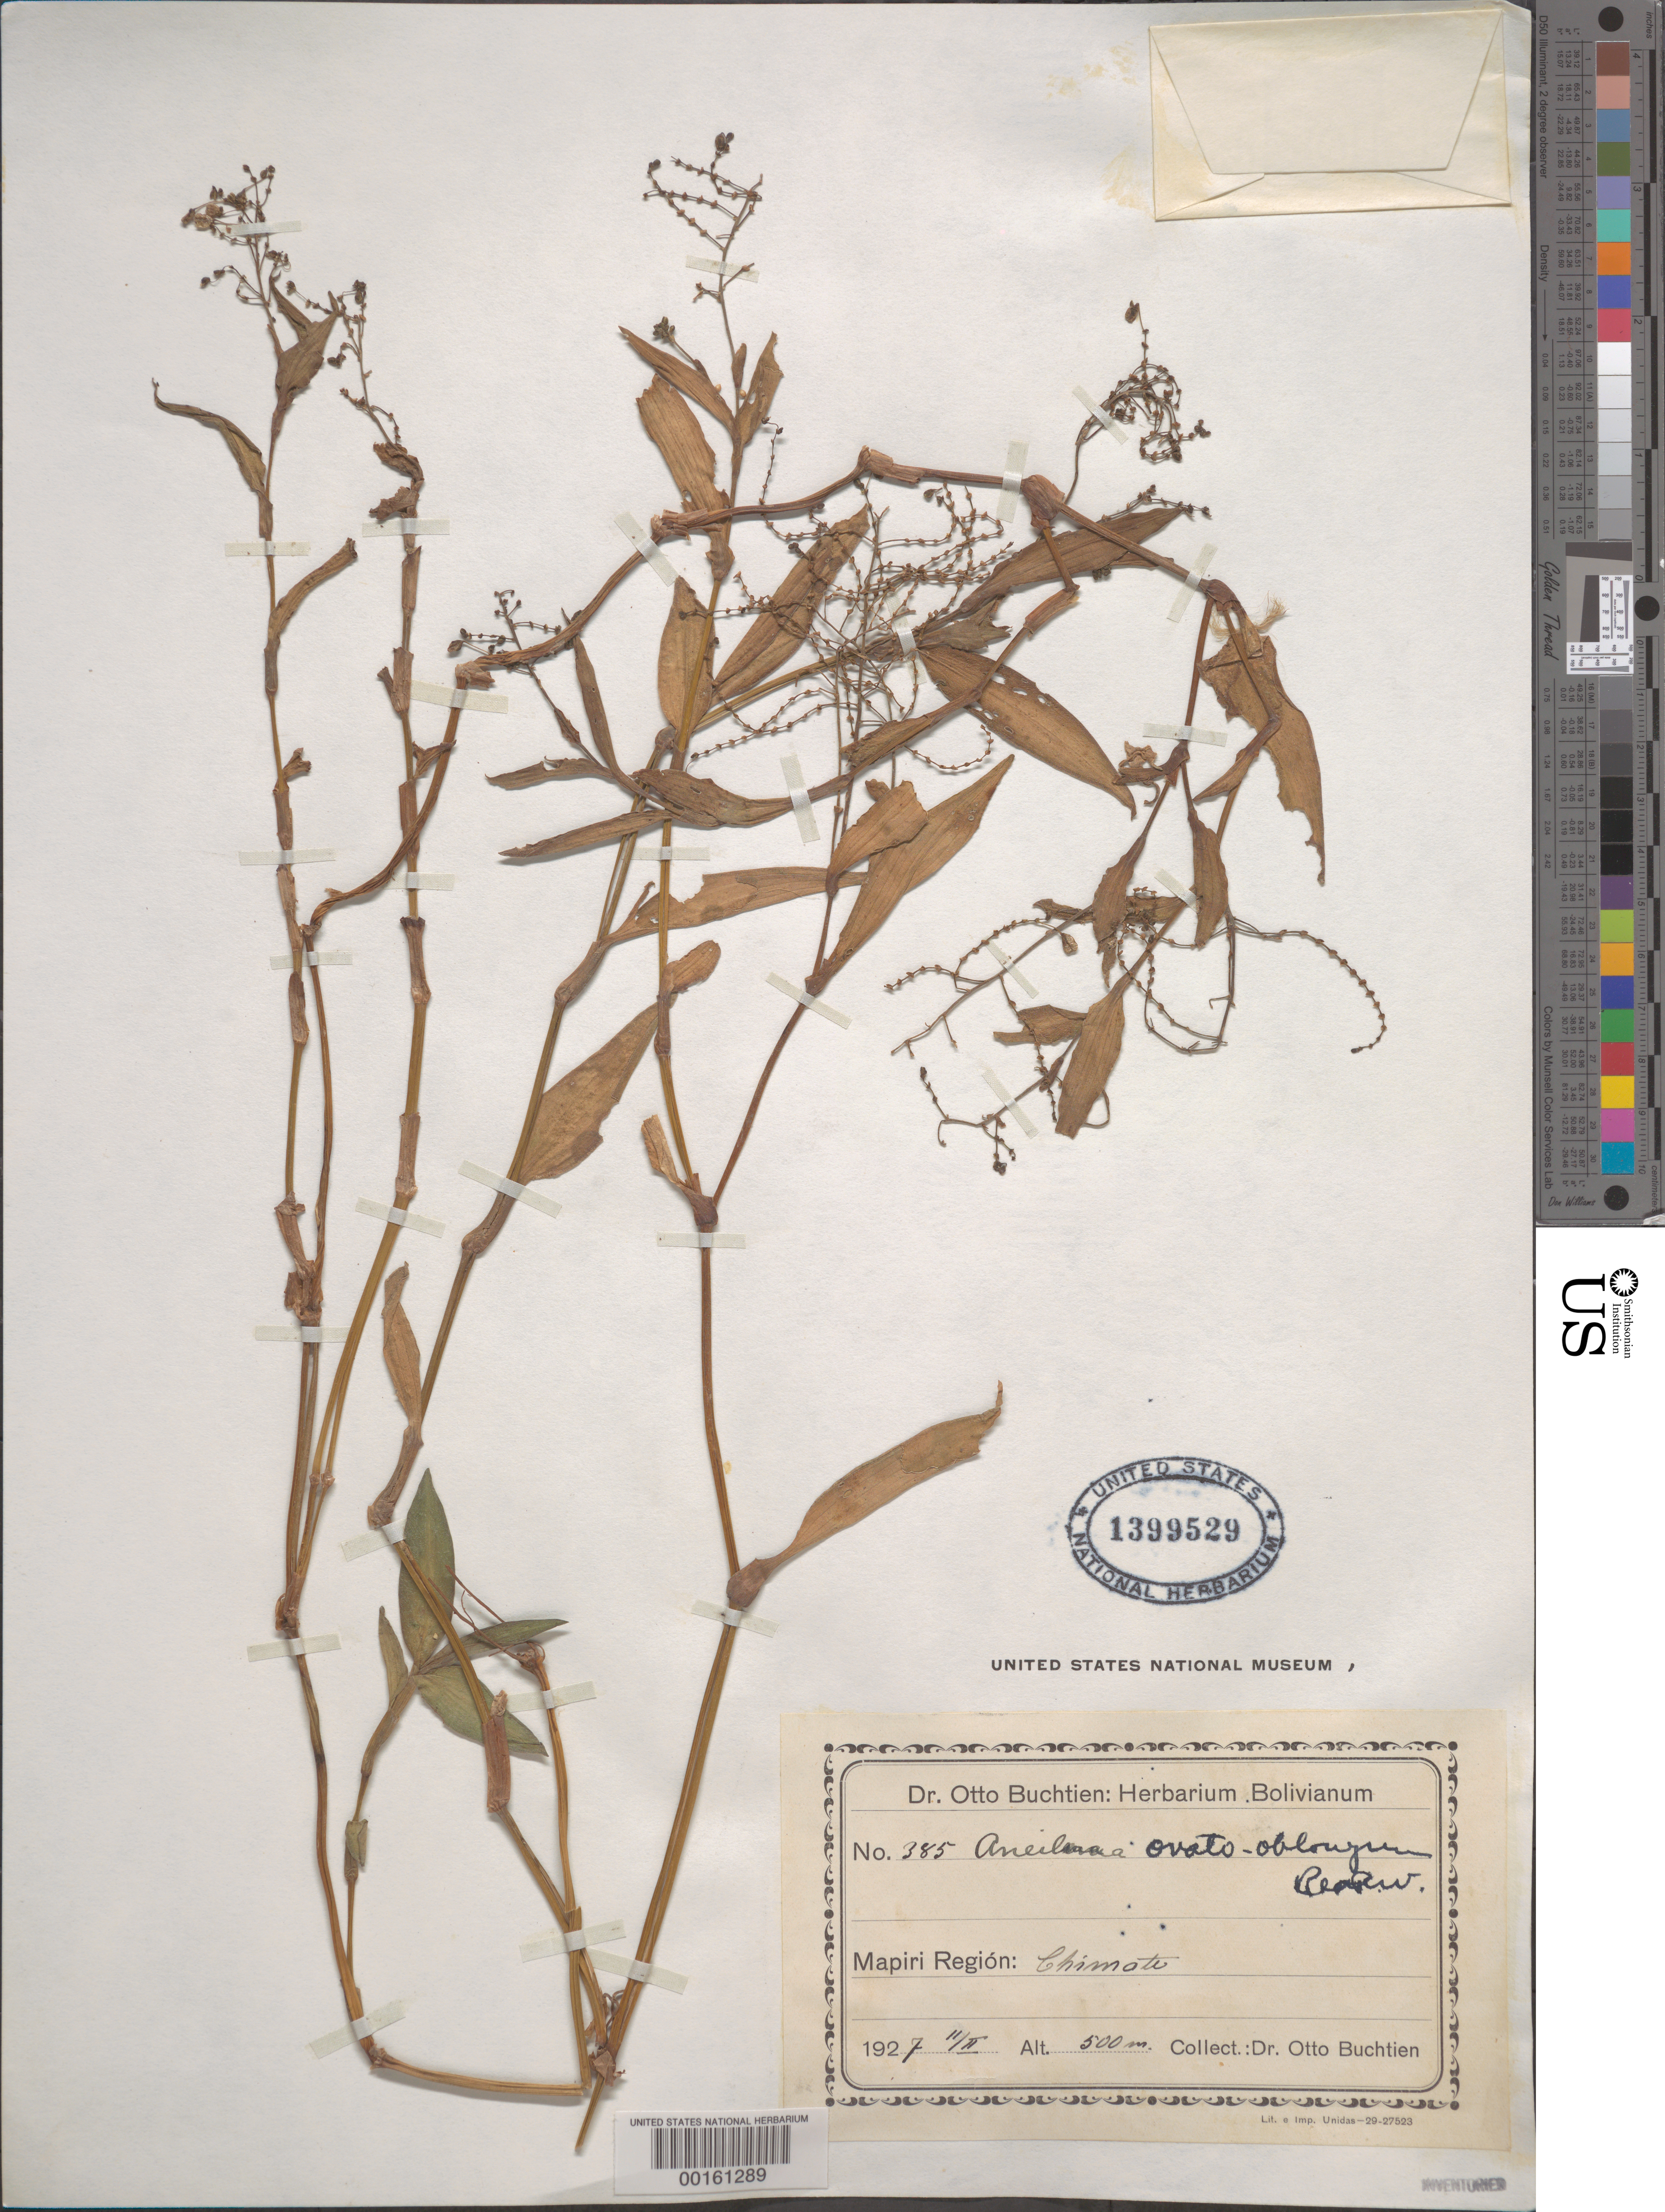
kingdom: Plantae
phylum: Tracheophyta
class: Liliopsida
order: Commelinales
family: Commelinaceae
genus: Aneilema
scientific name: Aneilema umbrosum subsp. ovato-oblongum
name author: (P. Beauv.) J.K. Morton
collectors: O. Buchtien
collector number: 385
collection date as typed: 11 Feb 1927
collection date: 1927-02-11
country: Bolivia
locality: Mapiri region, Chimate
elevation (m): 500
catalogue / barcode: US 1399529